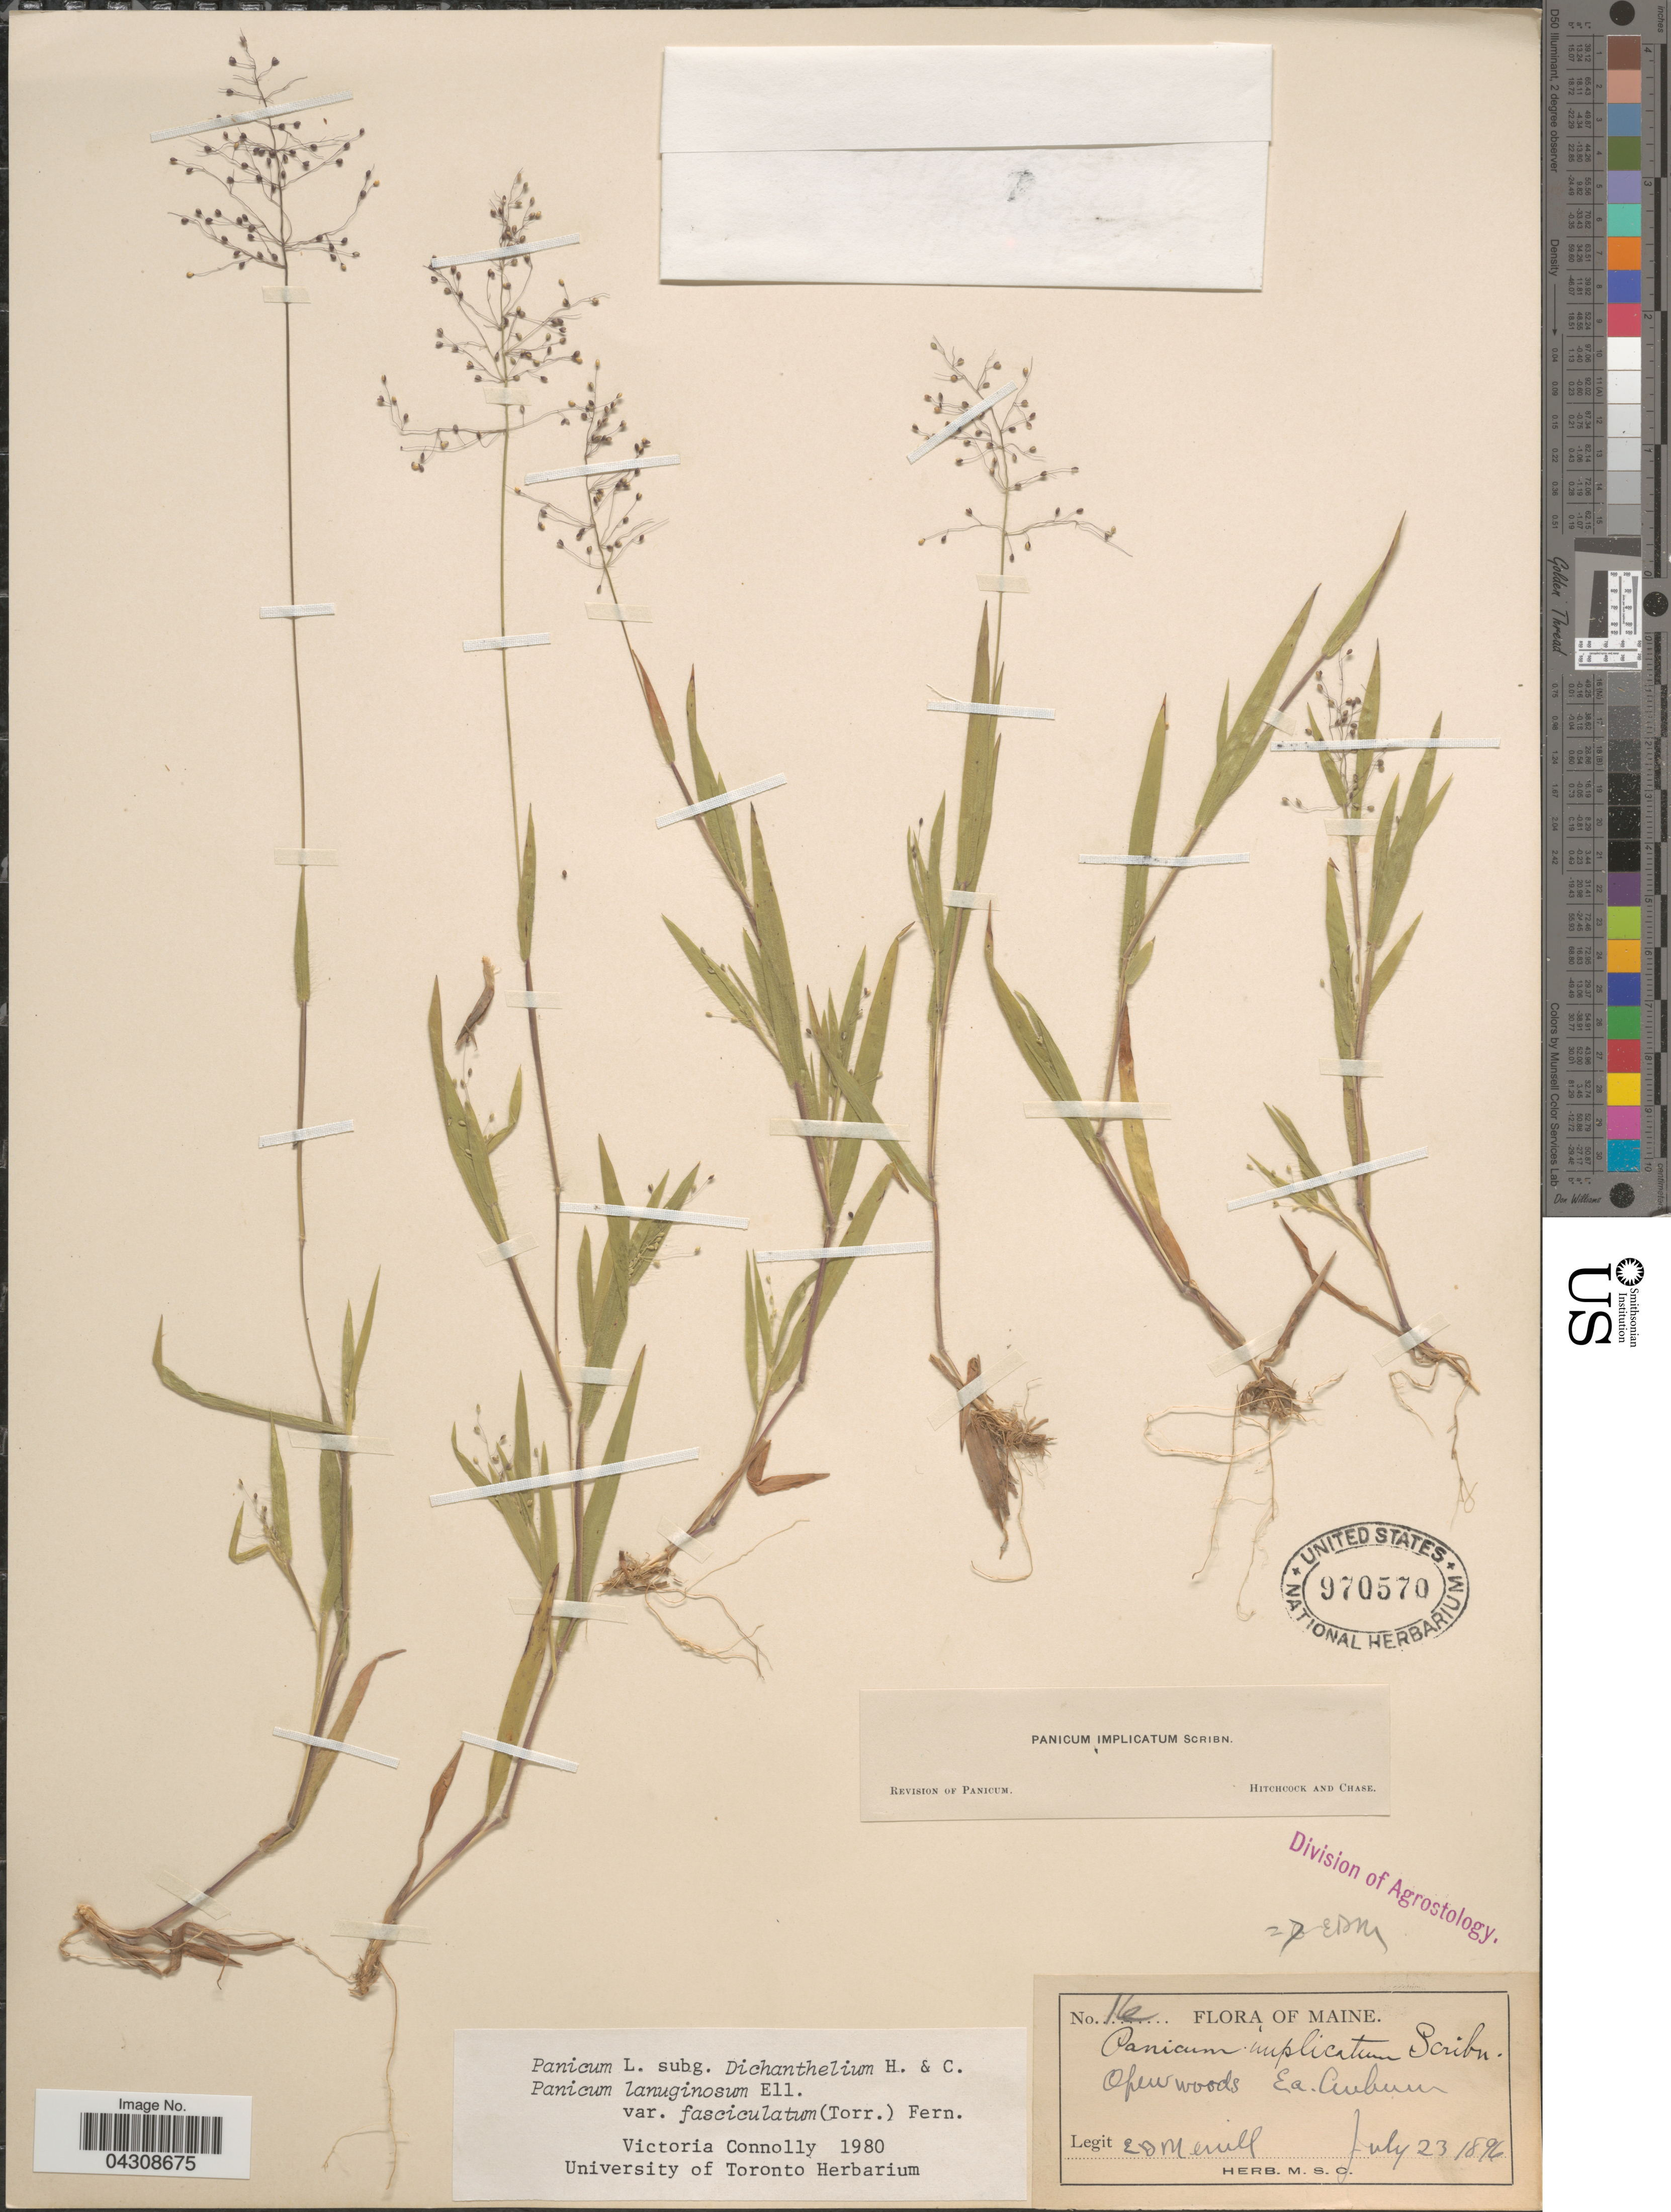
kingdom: Plantae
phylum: Tracheophyta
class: Liliopsida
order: Poales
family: Poaceae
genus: Dichanthelium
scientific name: Dichanthelium acuminatum var. acuminatum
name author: (Sw.) Gould & C.A. Clark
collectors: E. D. Merrill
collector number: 16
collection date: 1896-07-23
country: United States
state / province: Maine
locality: Open woods. Ea Auburn.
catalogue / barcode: US 970570